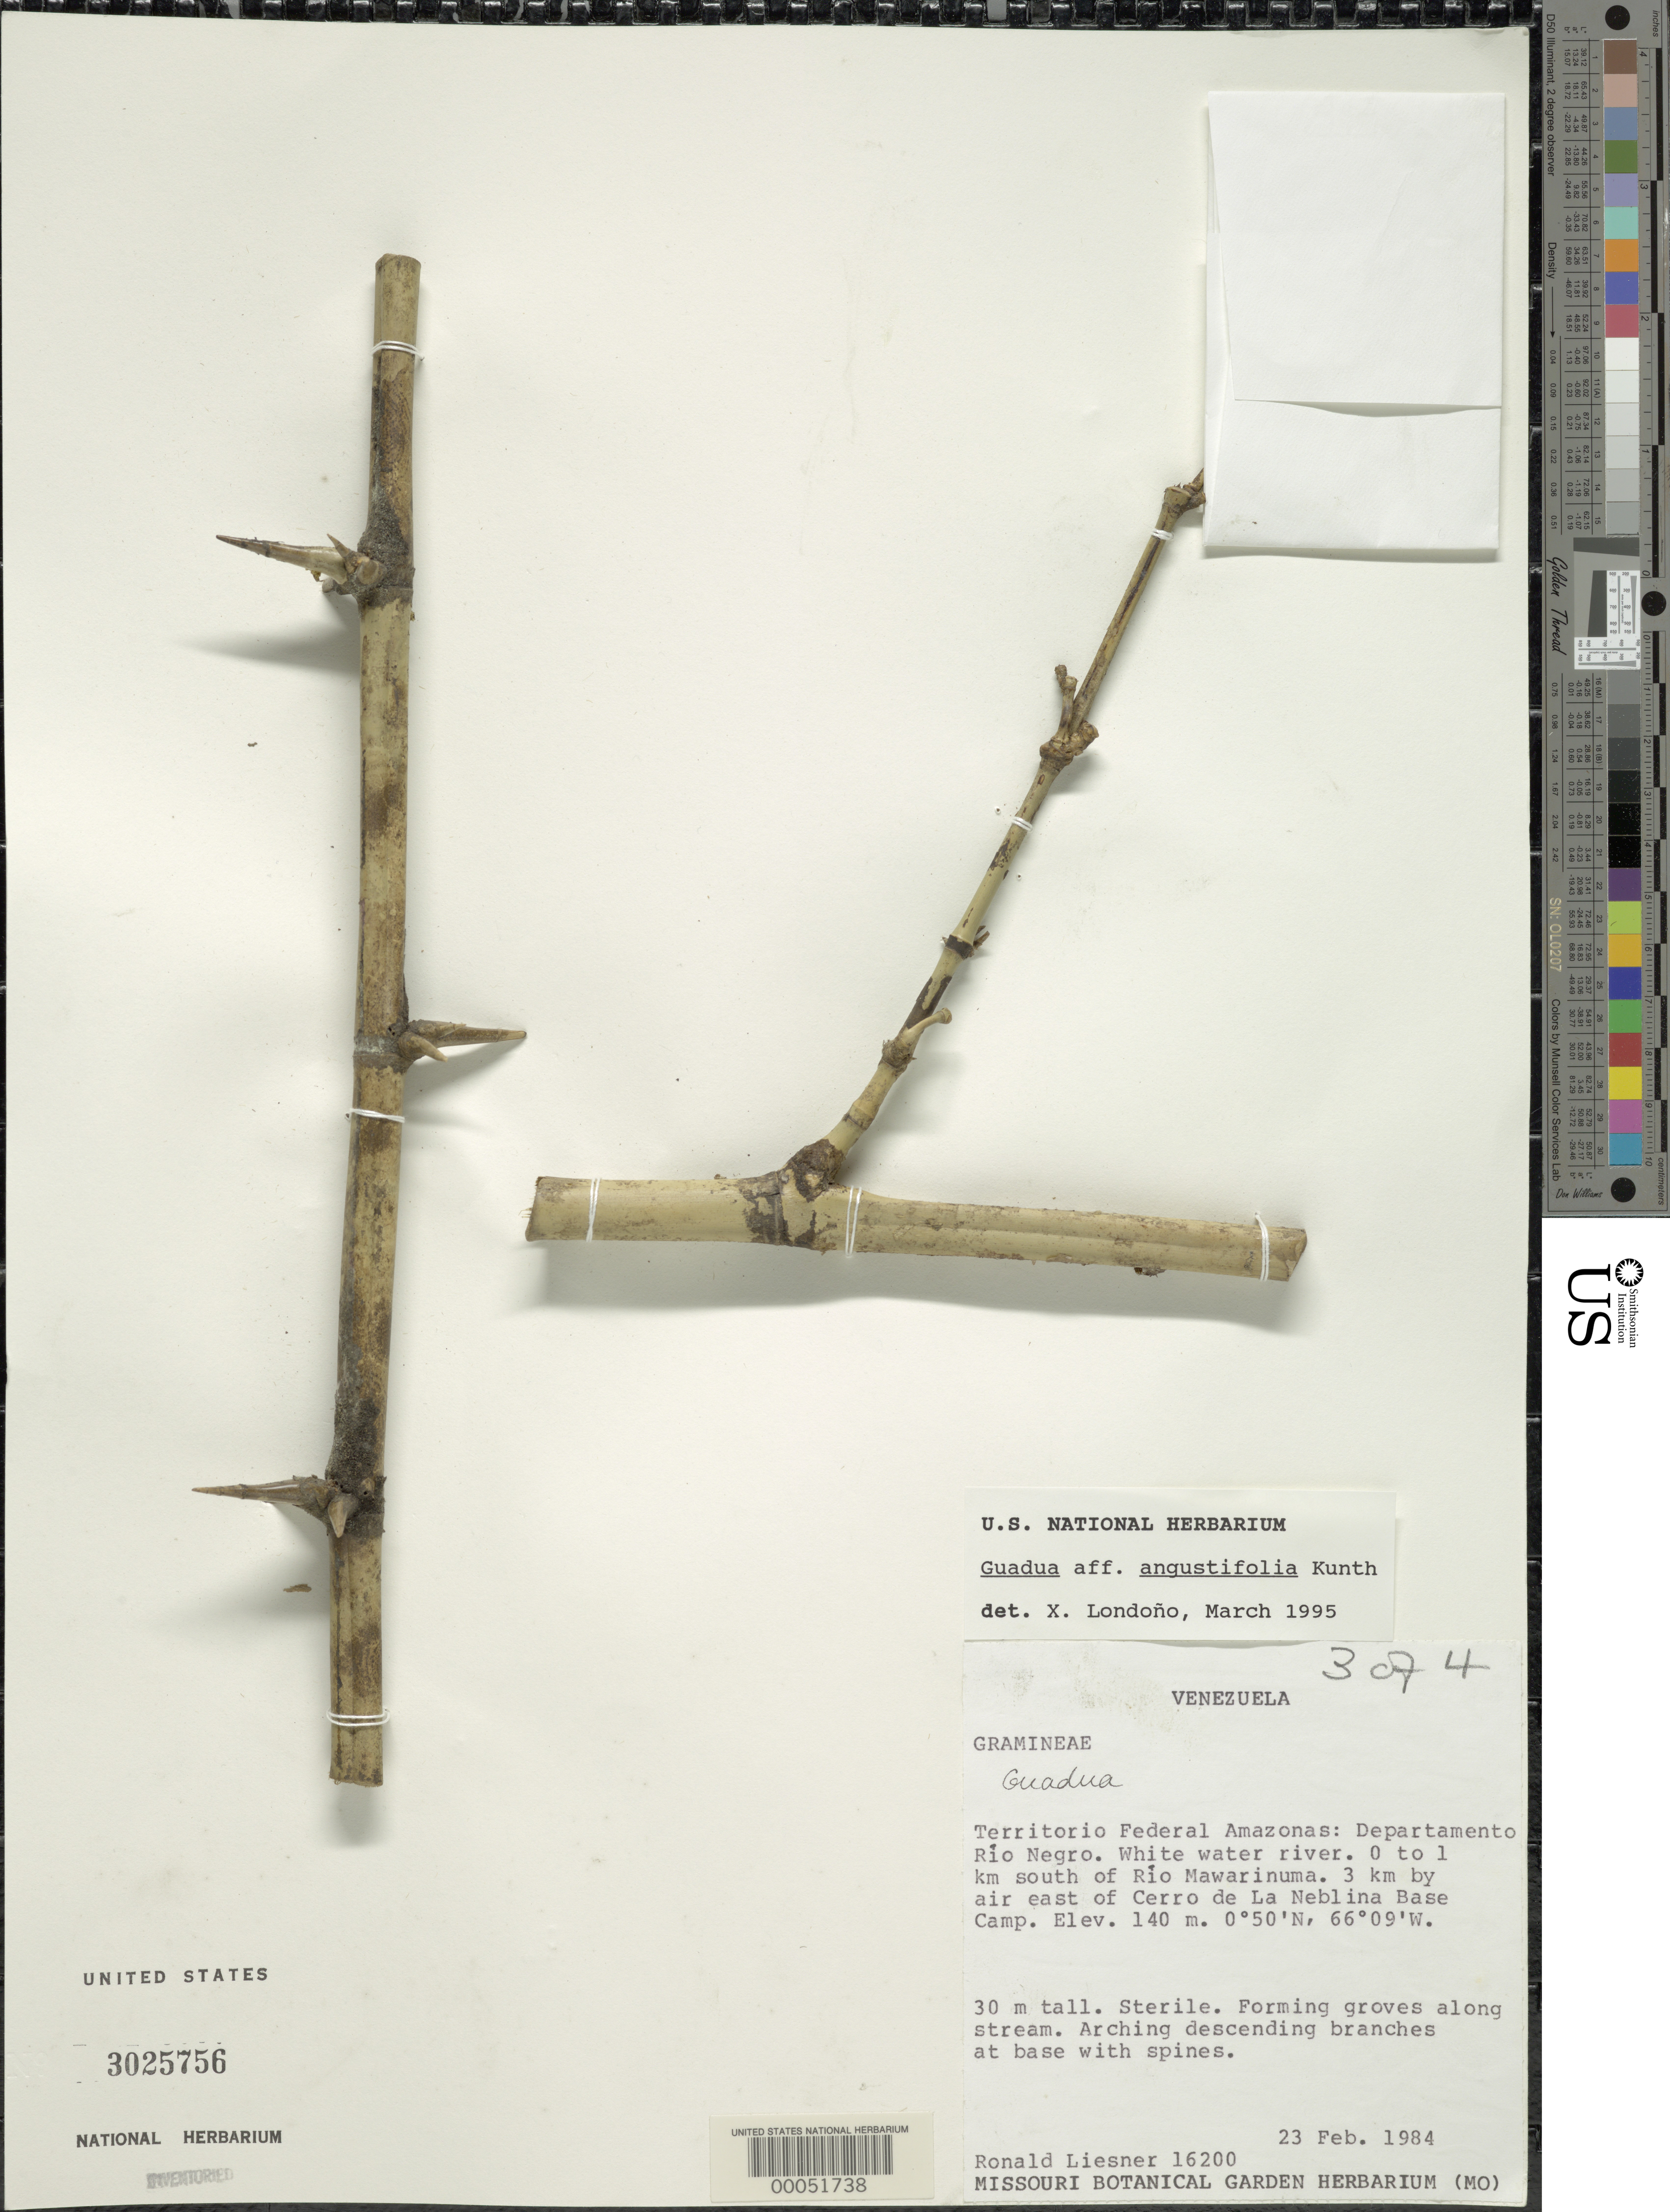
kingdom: Plantae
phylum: Tracheophyta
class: Liliopsida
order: Poales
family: Poaceae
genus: Guadua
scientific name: Guadua angustifolia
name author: Kunth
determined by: Londoño, X., (TULV), Jardin Botanico "Juan Maria Cespedes"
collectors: R. L. Liesner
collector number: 16200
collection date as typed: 23 Feb 1984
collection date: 1984-02-23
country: Venezuela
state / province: Amazonas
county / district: Rio Negro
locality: Rio mawarinuma, lat 00 50'n: long 66 09'w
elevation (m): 140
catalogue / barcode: US 3025756